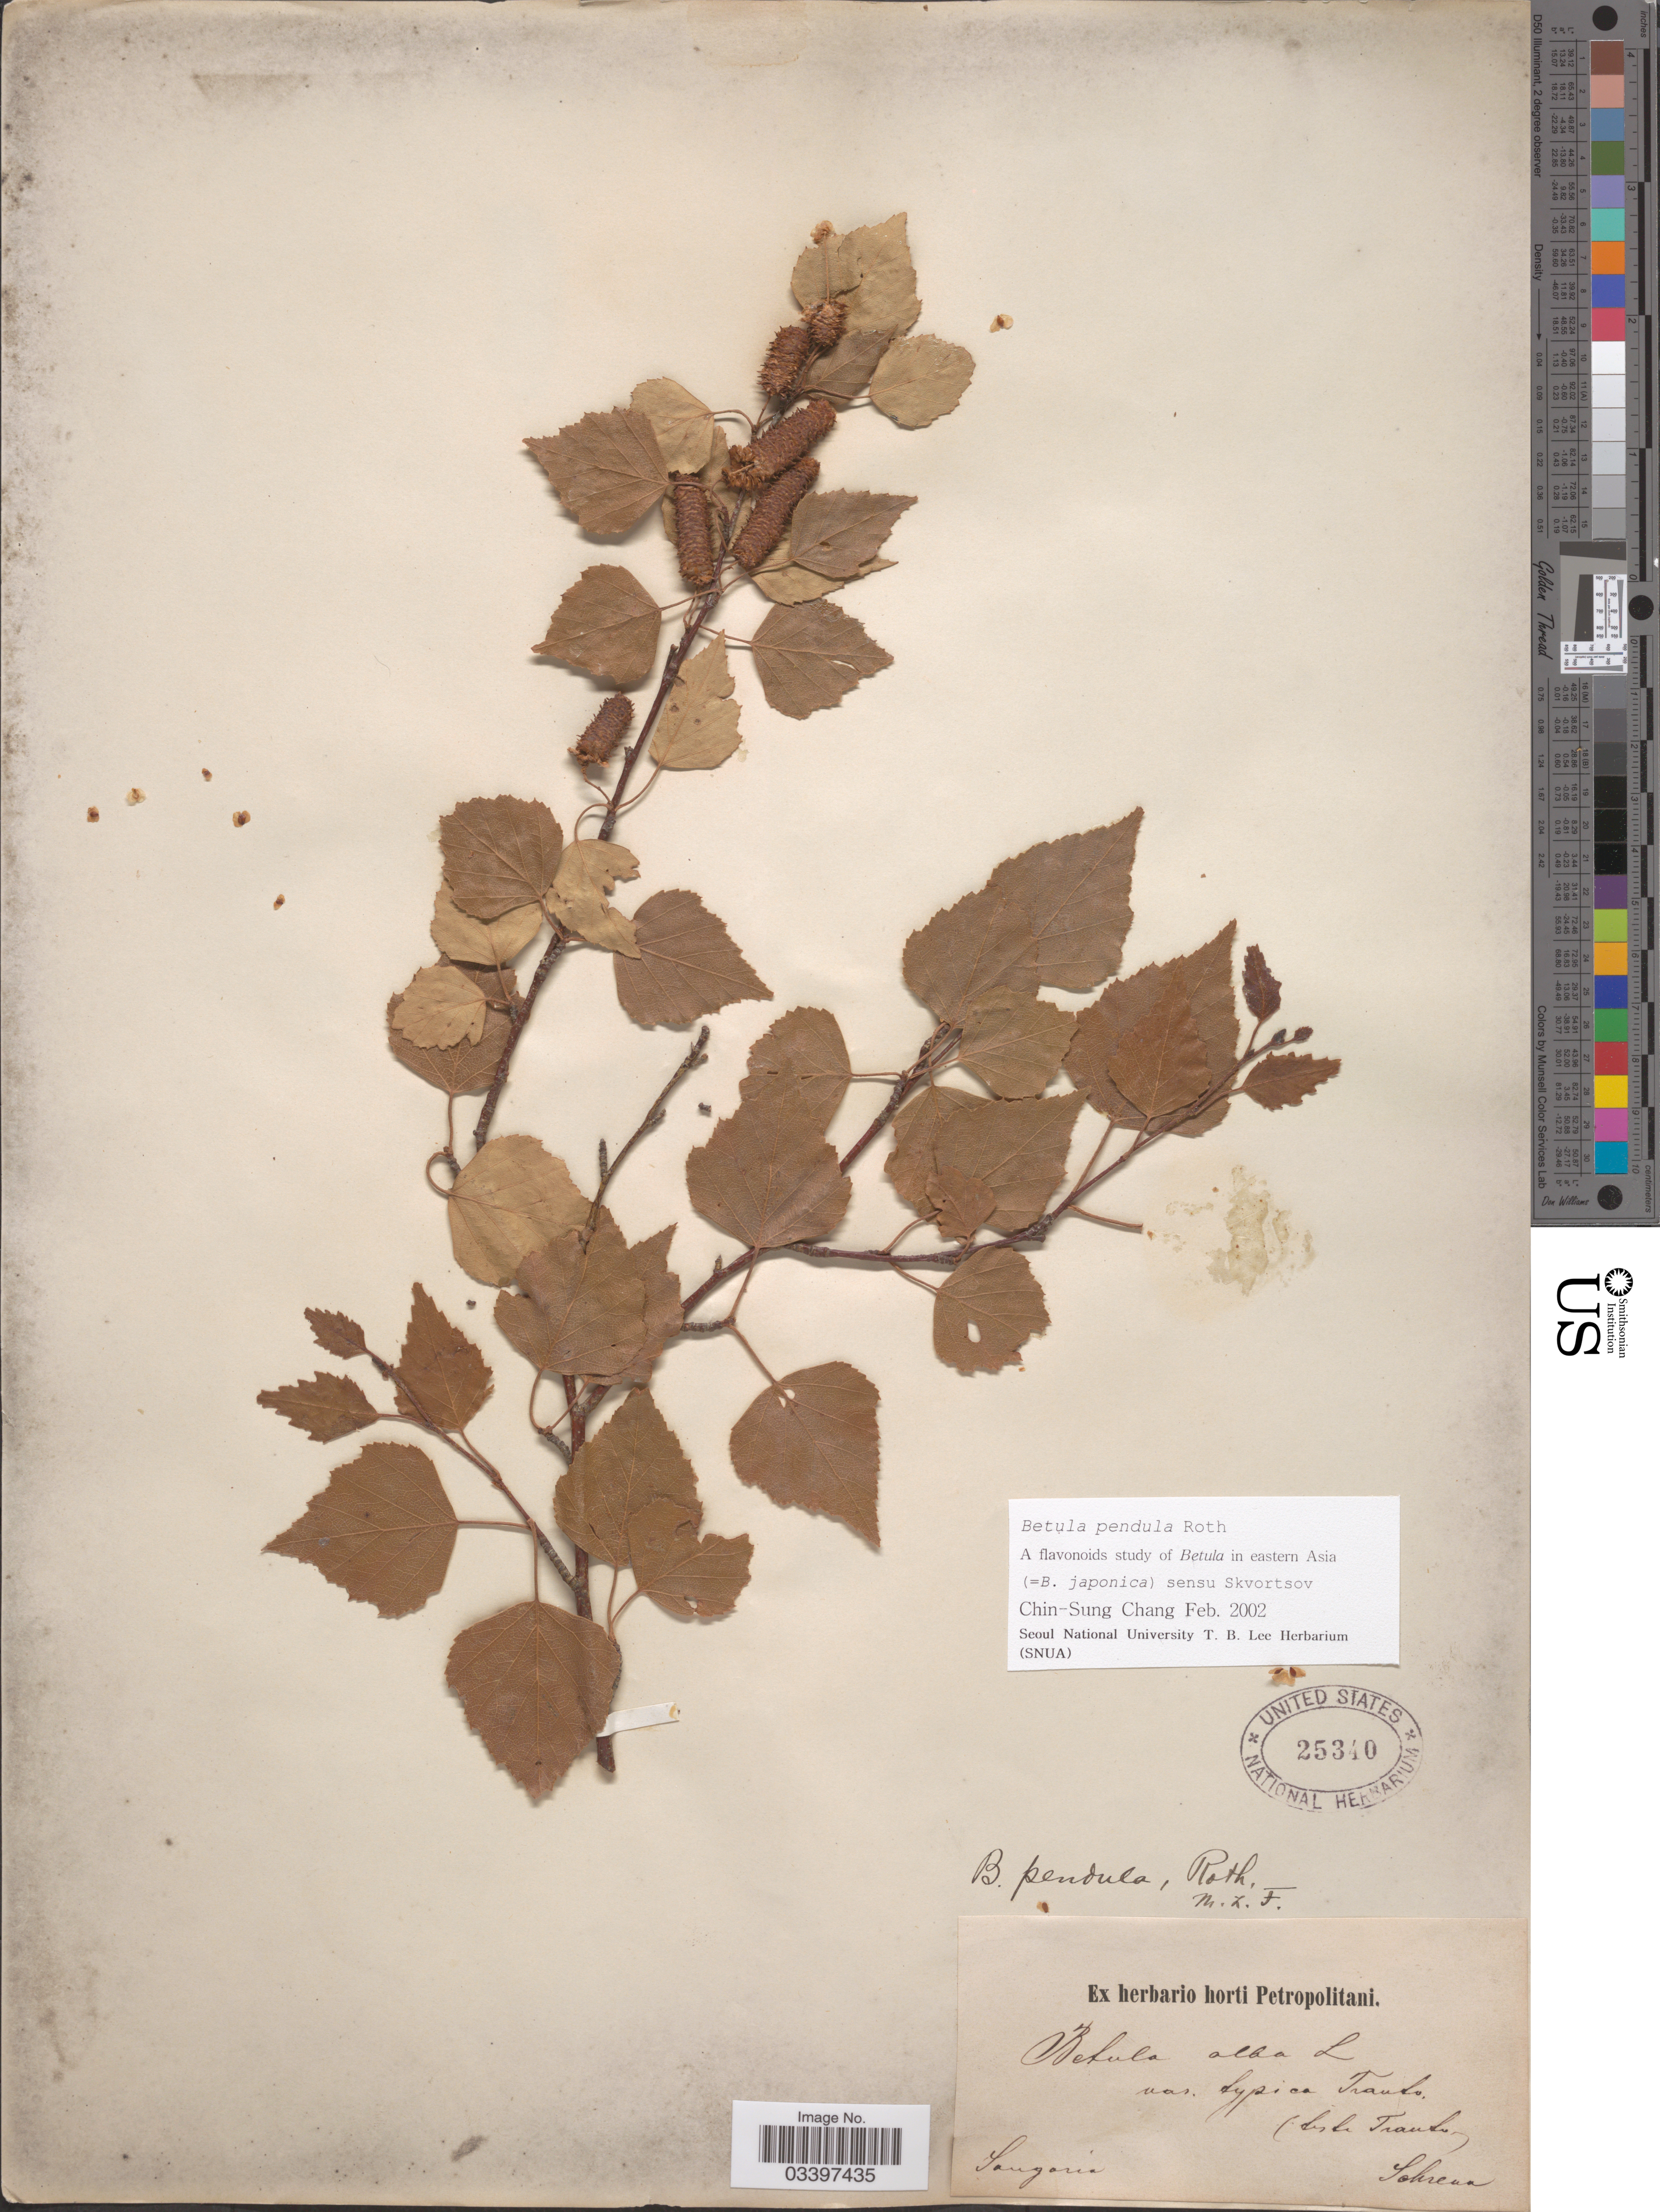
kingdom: Plantae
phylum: Tracheophyta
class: Magnoliopsida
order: Fagales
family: Betulaceae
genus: Betula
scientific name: Betula pendula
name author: Roth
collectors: A.G. Schrenk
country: Kazakhstan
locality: Songoria.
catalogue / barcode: US 25340